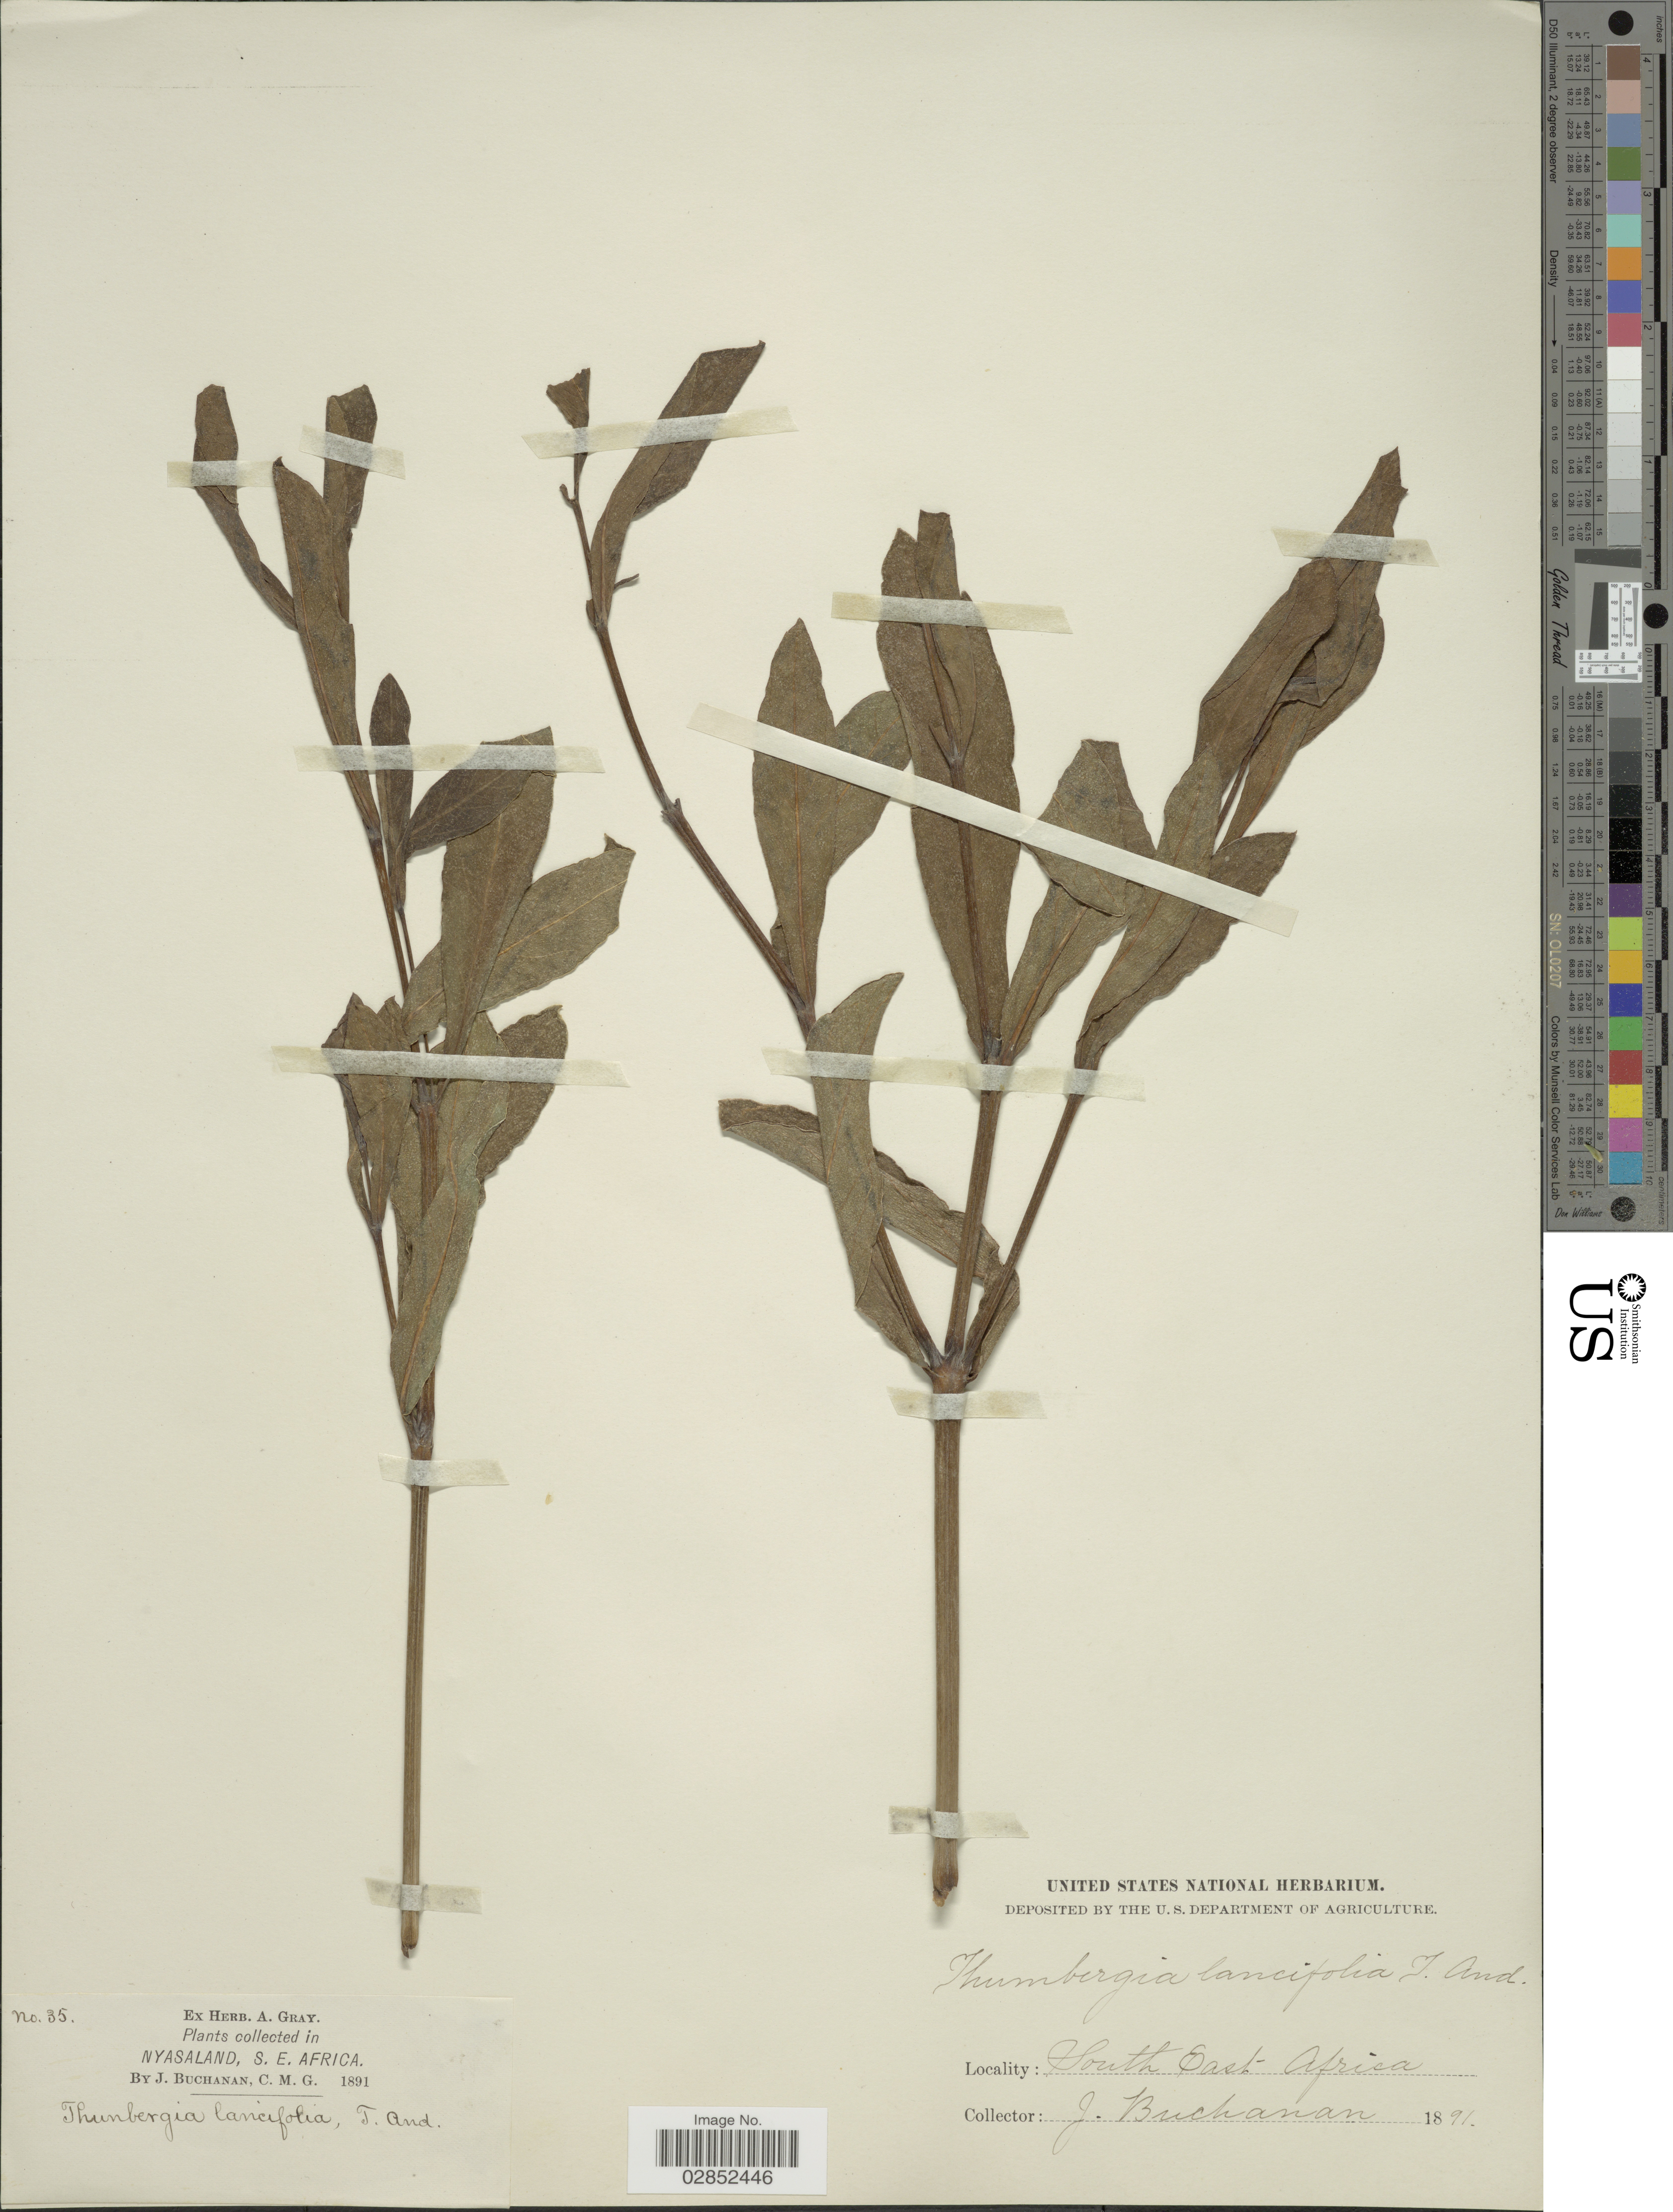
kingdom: Plantae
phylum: Tracheophyta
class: Magnoliopsida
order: Lamiales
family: Acanthaceae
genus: Thunbergia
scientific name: Thunbergia lancifolia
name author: T. Anderson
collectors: J. Buchanan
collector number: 35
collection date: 1891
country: Malawi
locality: Nyasaland, South East Africa.